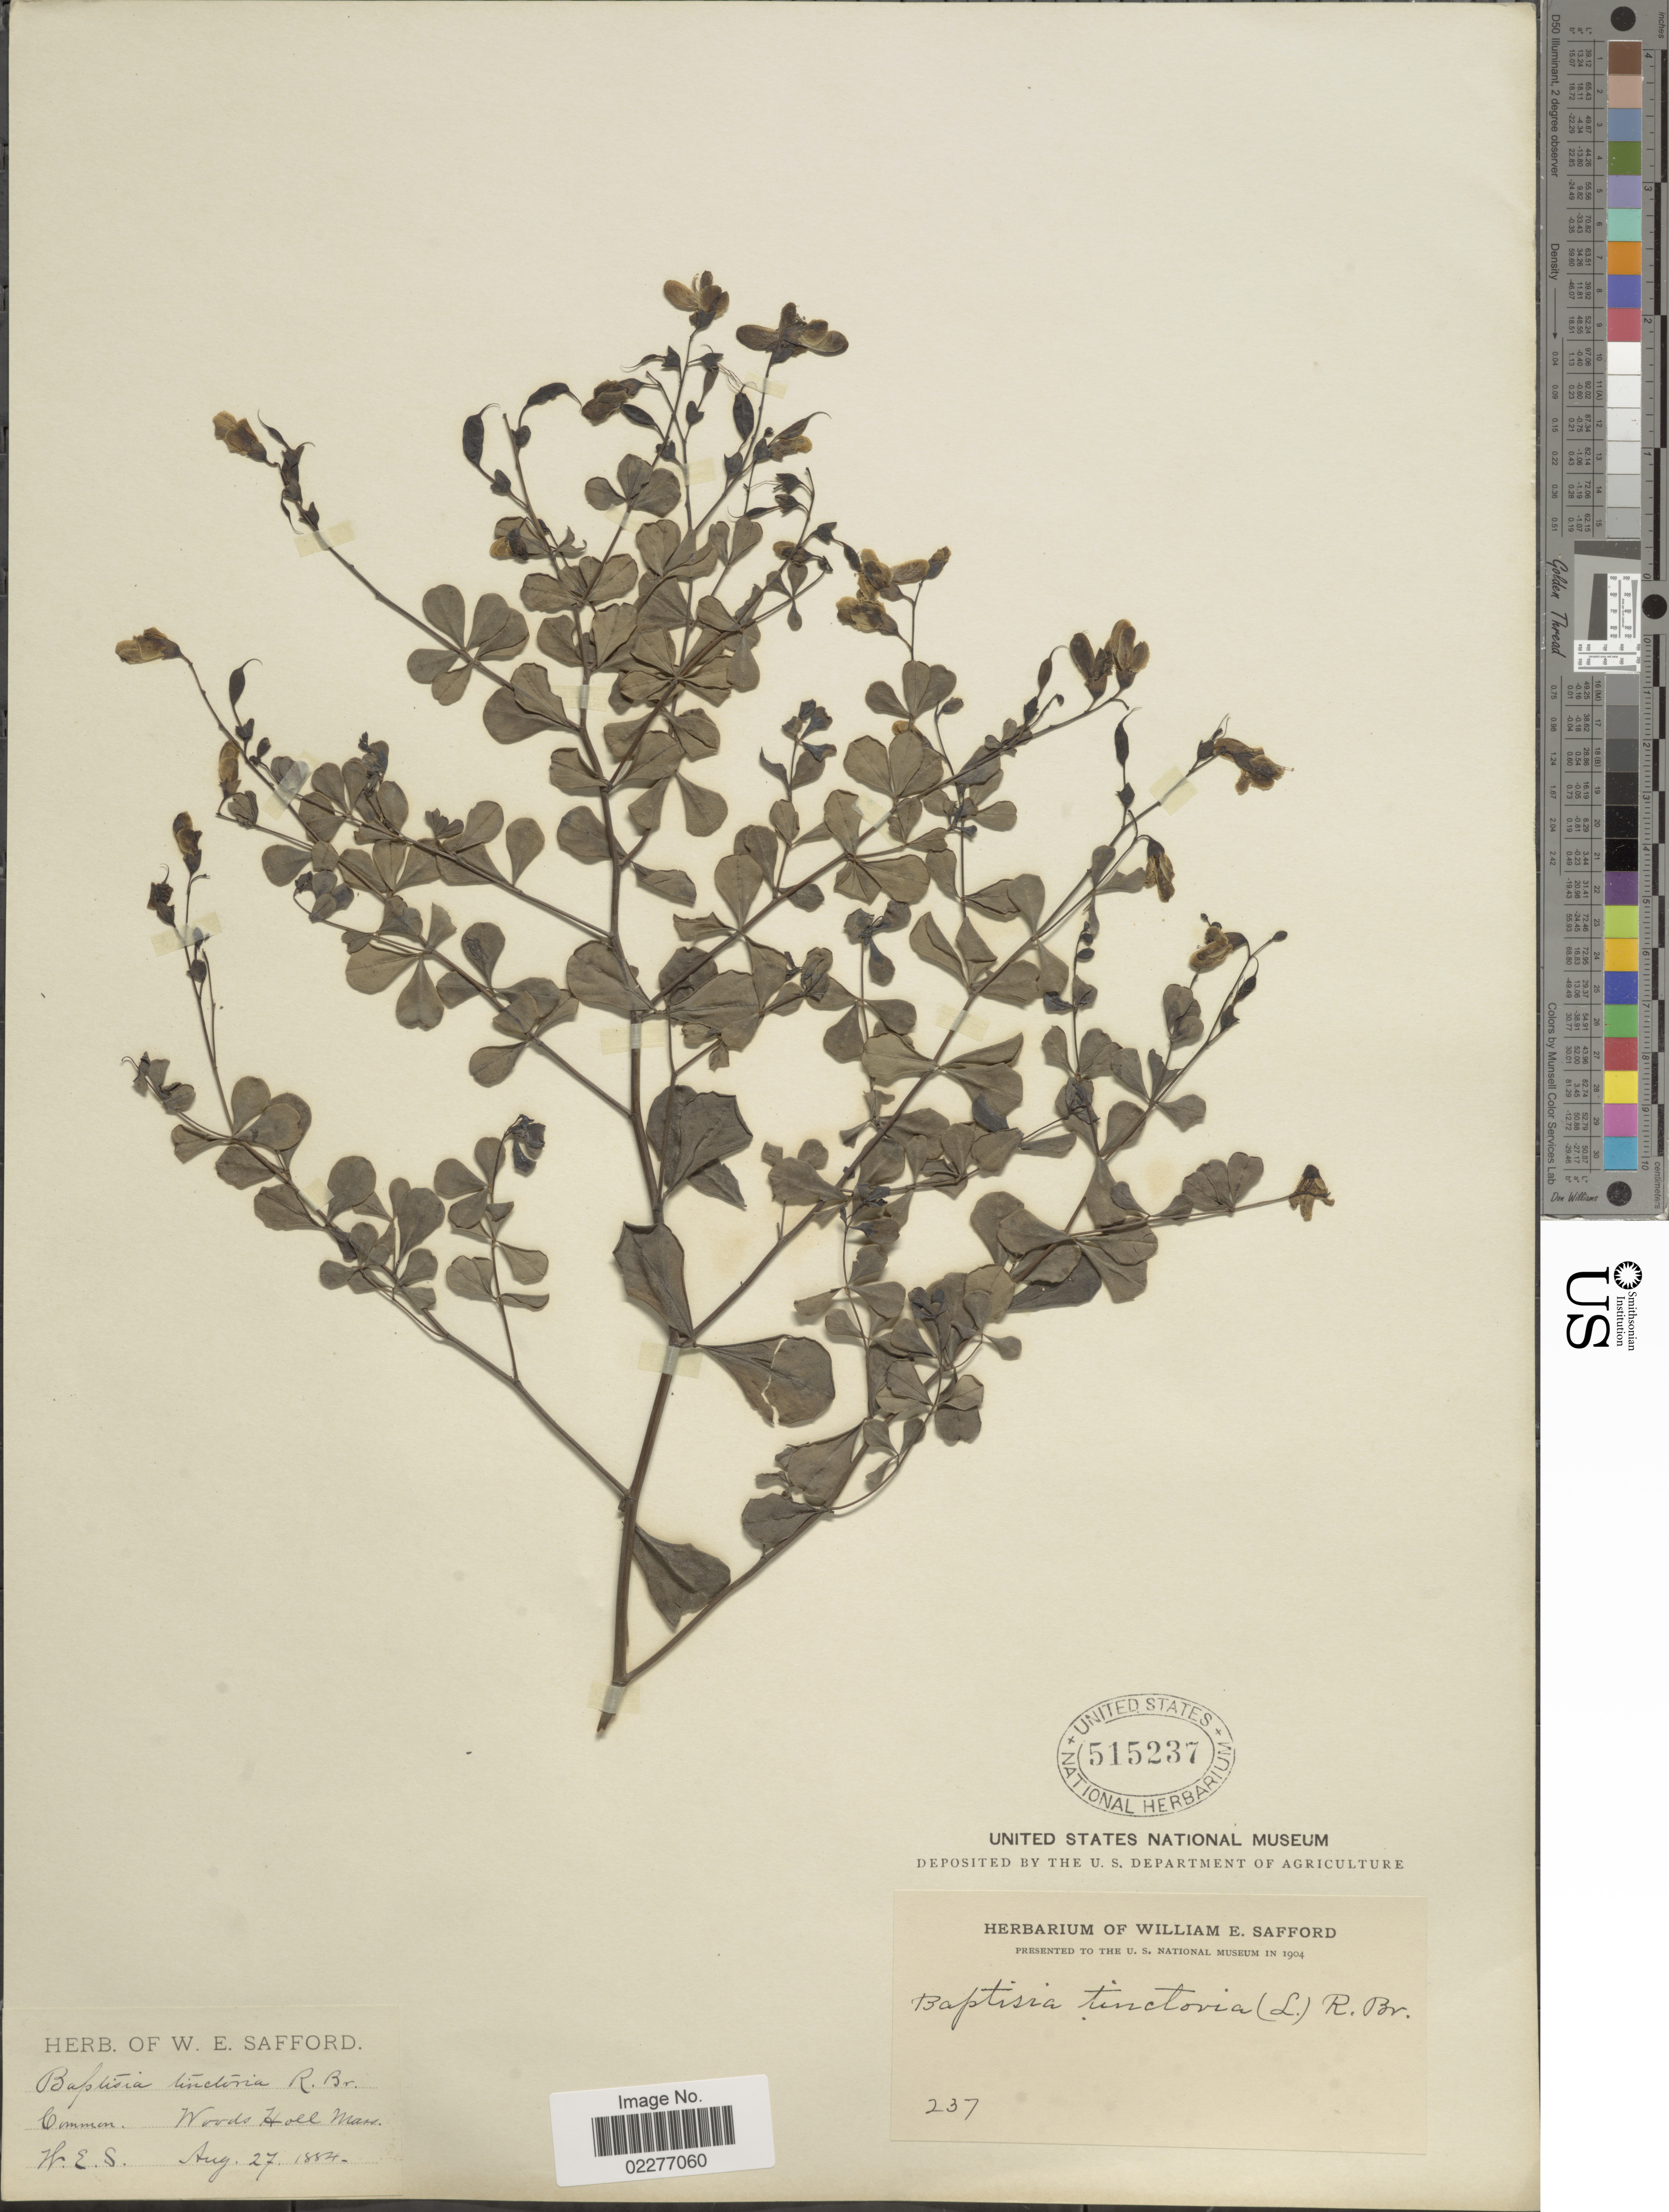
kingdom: Plantae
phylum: Tracheophyta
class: Magnoliopsida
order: Fabales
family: Fabaceae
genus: Baptisia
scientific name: Baptisia tinctoria var. crebra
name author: Fernald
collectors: W. E. Safford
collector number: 237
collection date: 1884-05-27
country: United States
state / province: Massachusetts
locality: Common, Woods Holl Mass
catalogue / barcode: US 515237